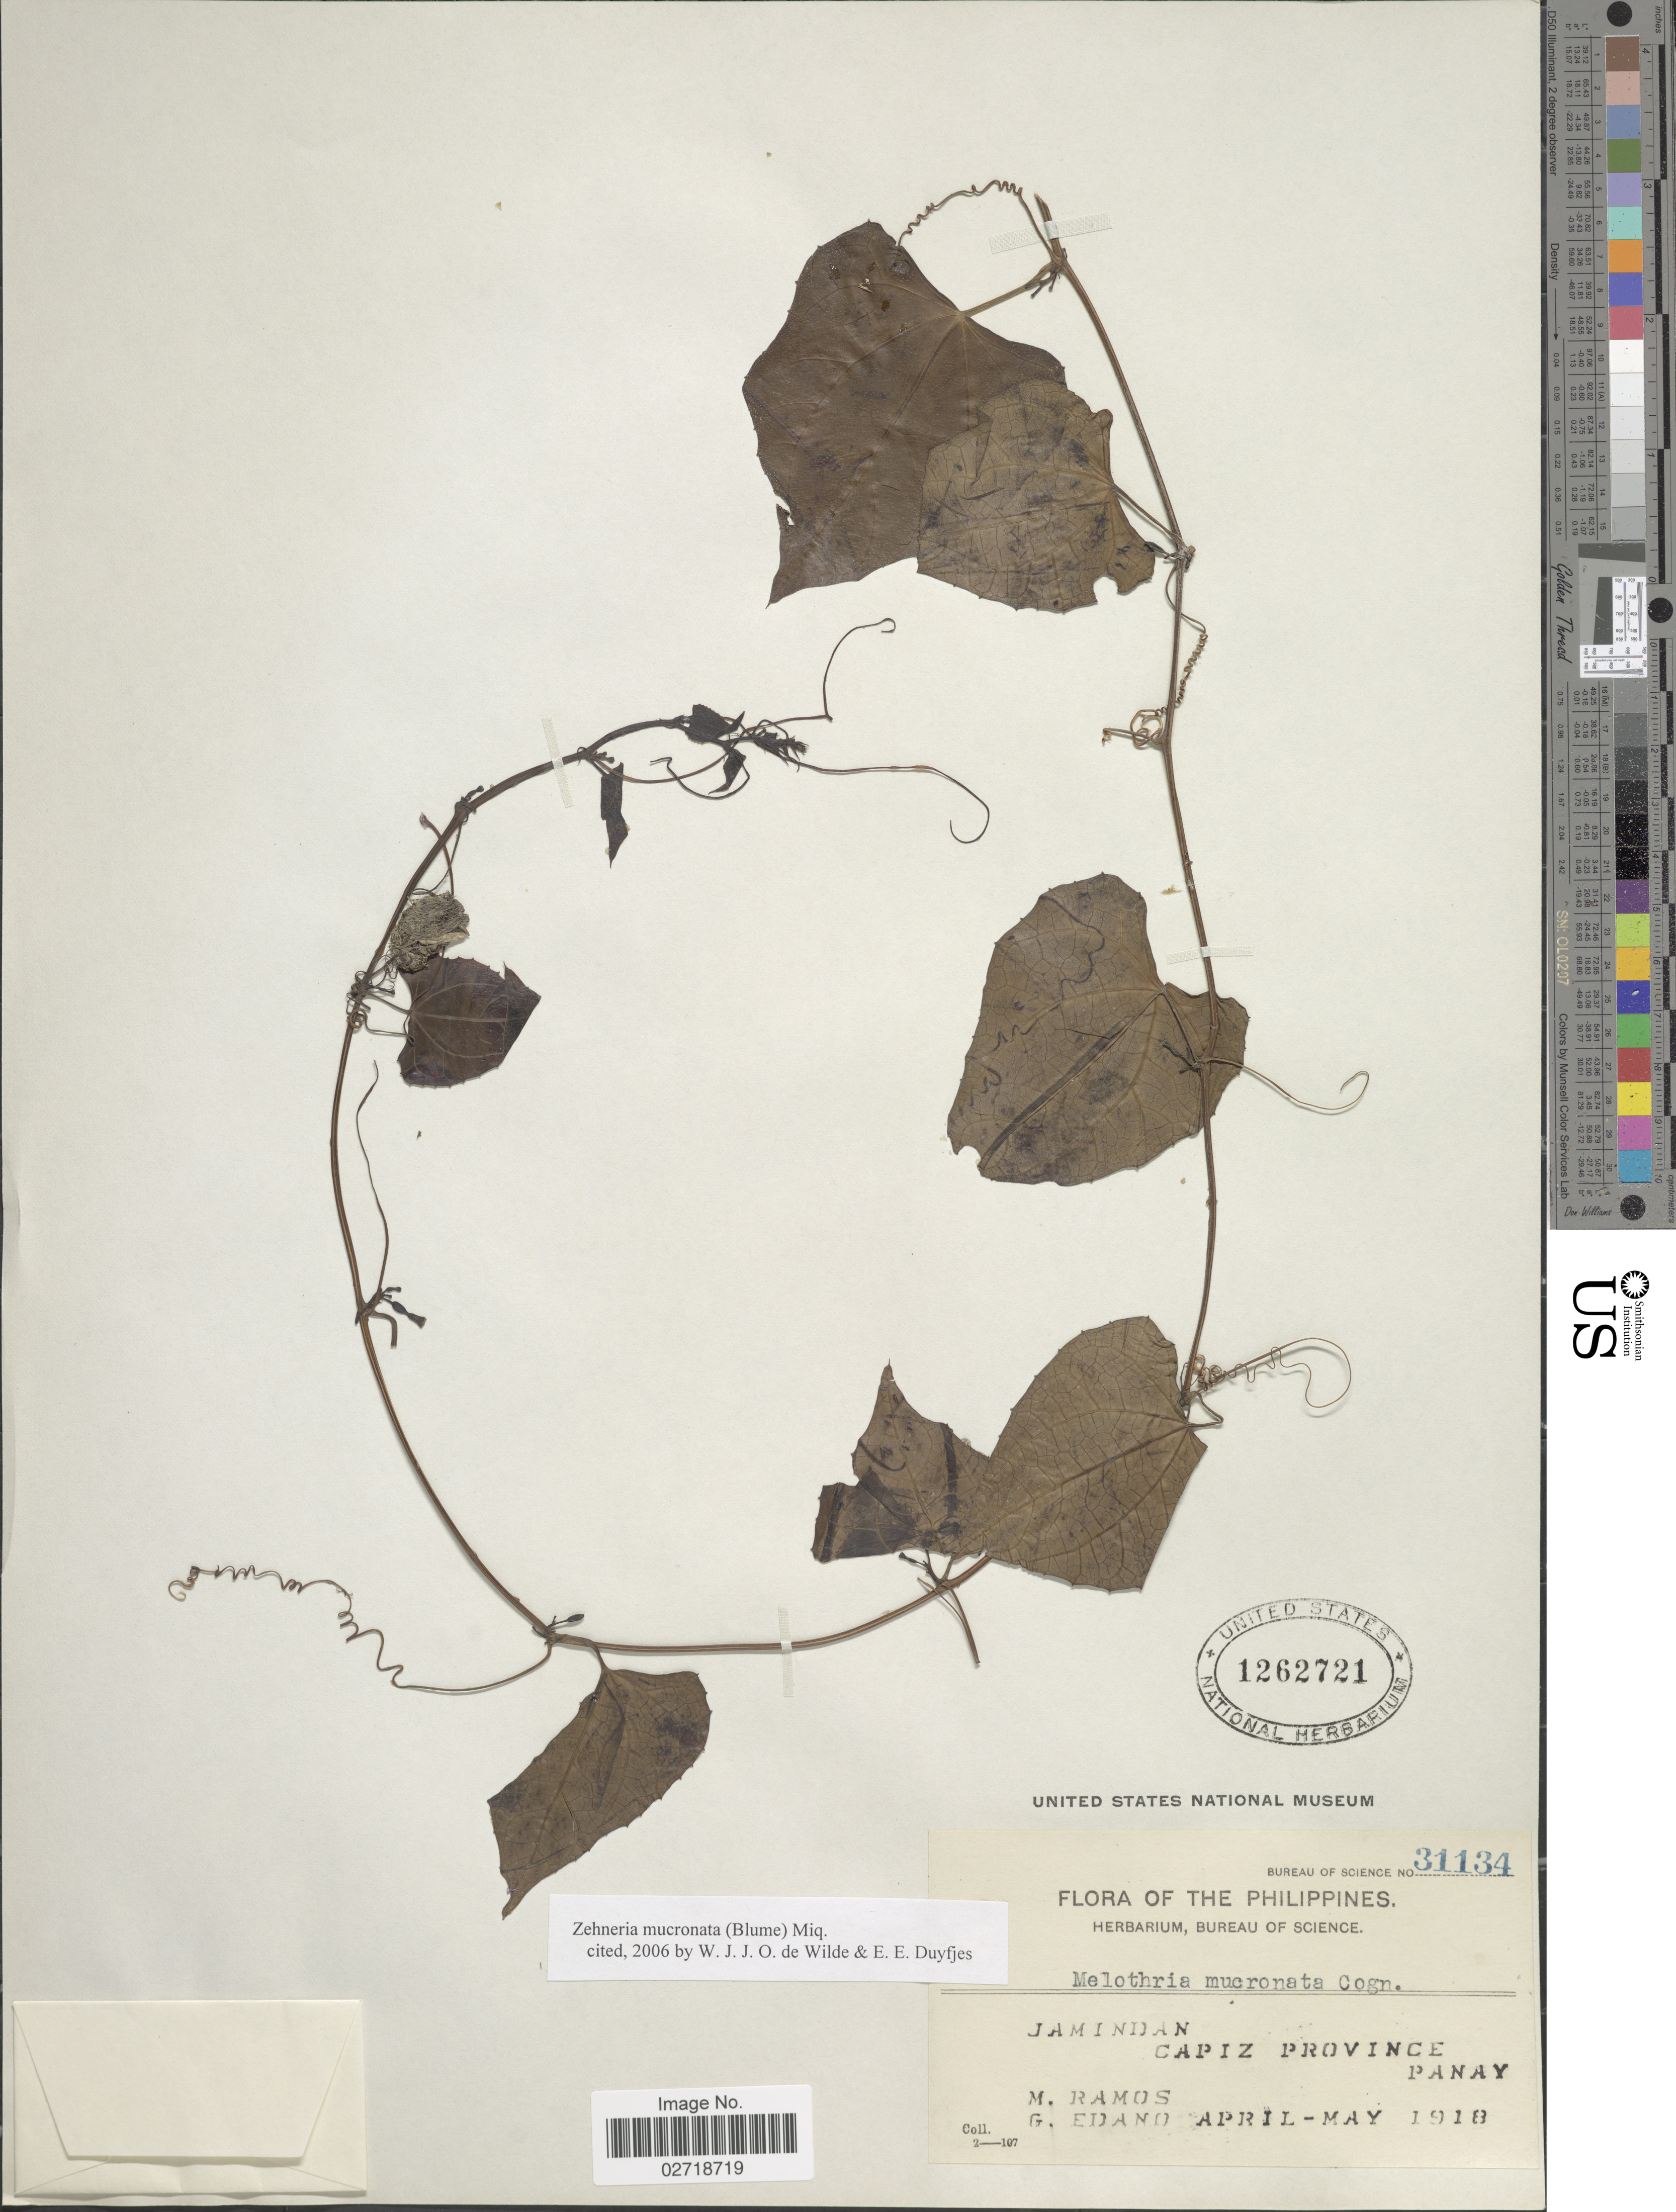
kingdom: Plantae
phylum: Tracheophyta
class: Magnoliopsida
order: Cucurbitales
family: Cucurbitaceae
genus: Zehneria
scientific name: Zehneria mucronata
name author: (Blume) Miq.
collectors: M. Ramos & G. Edaño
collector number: Bureau of Science 31134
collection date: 1918-04/1918-05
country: Philippines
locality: Jamindan, Capiz Province, Panay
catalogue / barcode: US 1262721